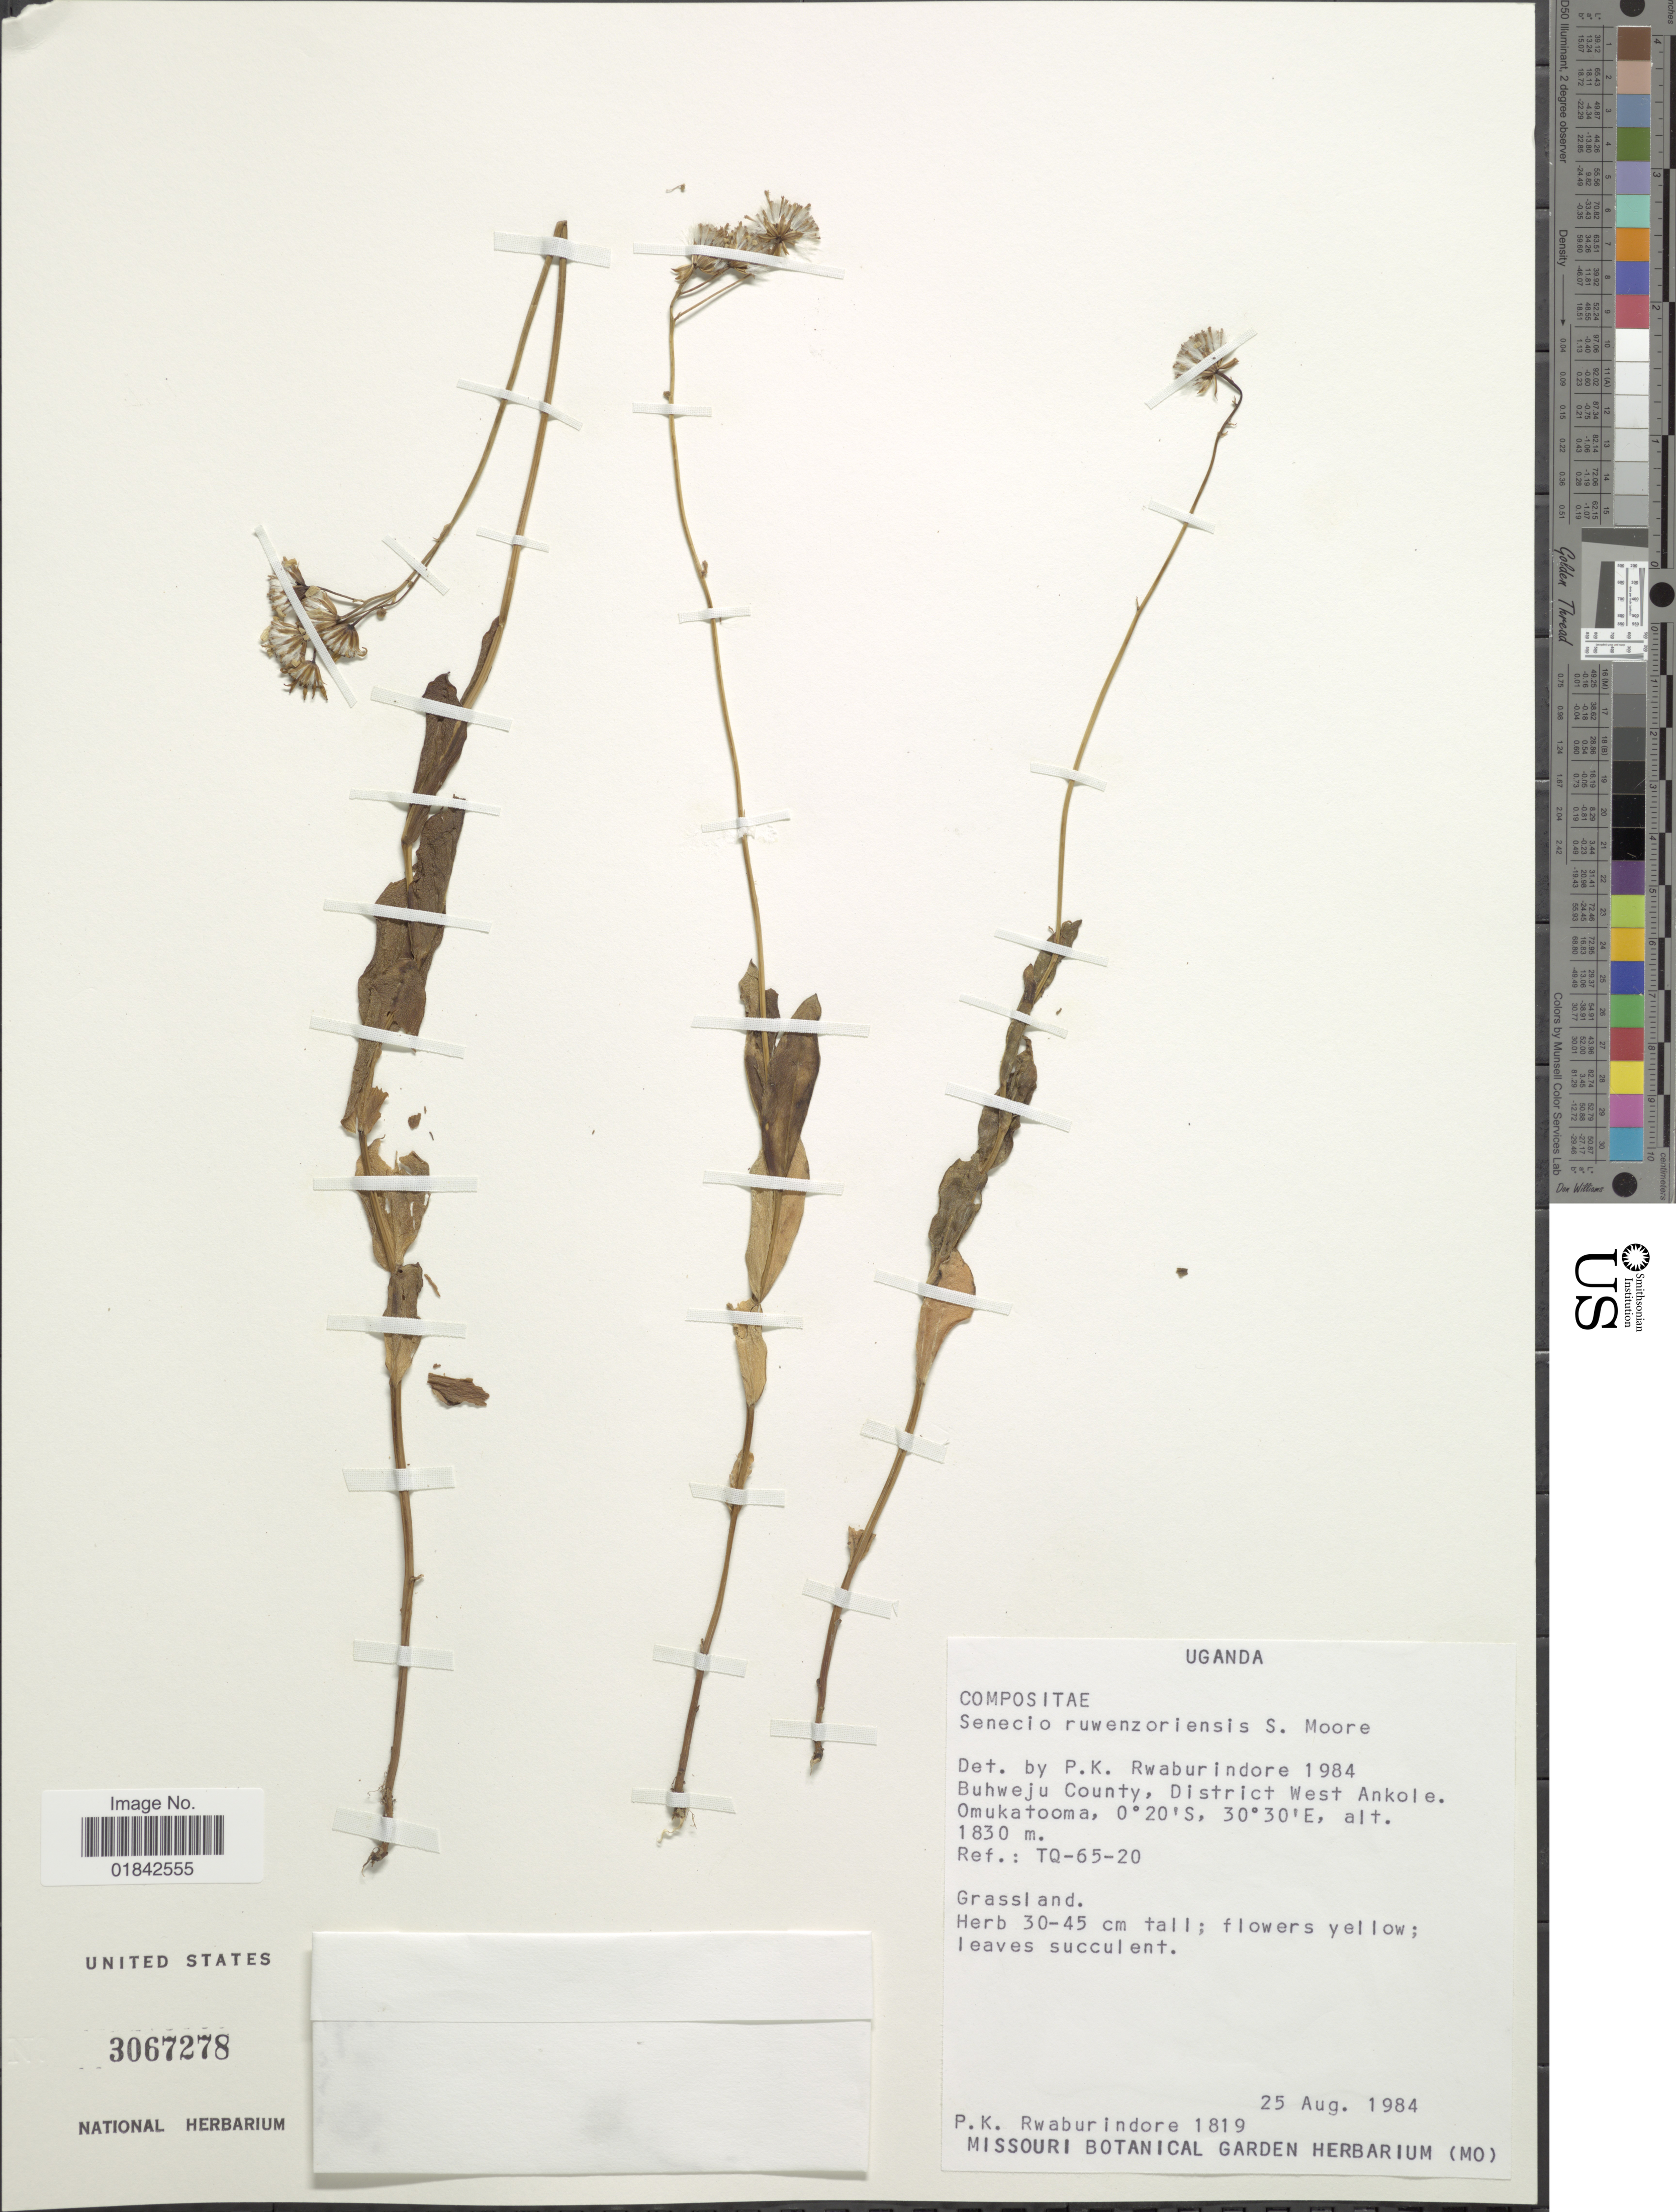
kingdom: Plantae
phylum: Tracheophyta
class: Magnoliopsida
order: Asterales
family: Asteraceae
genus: Senecio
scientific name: Senecio ruwenzoriensis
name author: S. Moore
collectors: P. Rwaburindore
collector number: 1819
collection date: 1984-08-25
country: Uganda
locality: Buhweju County, District West Ankole, Omukatooma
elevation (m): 1830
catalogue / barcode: US 3067278